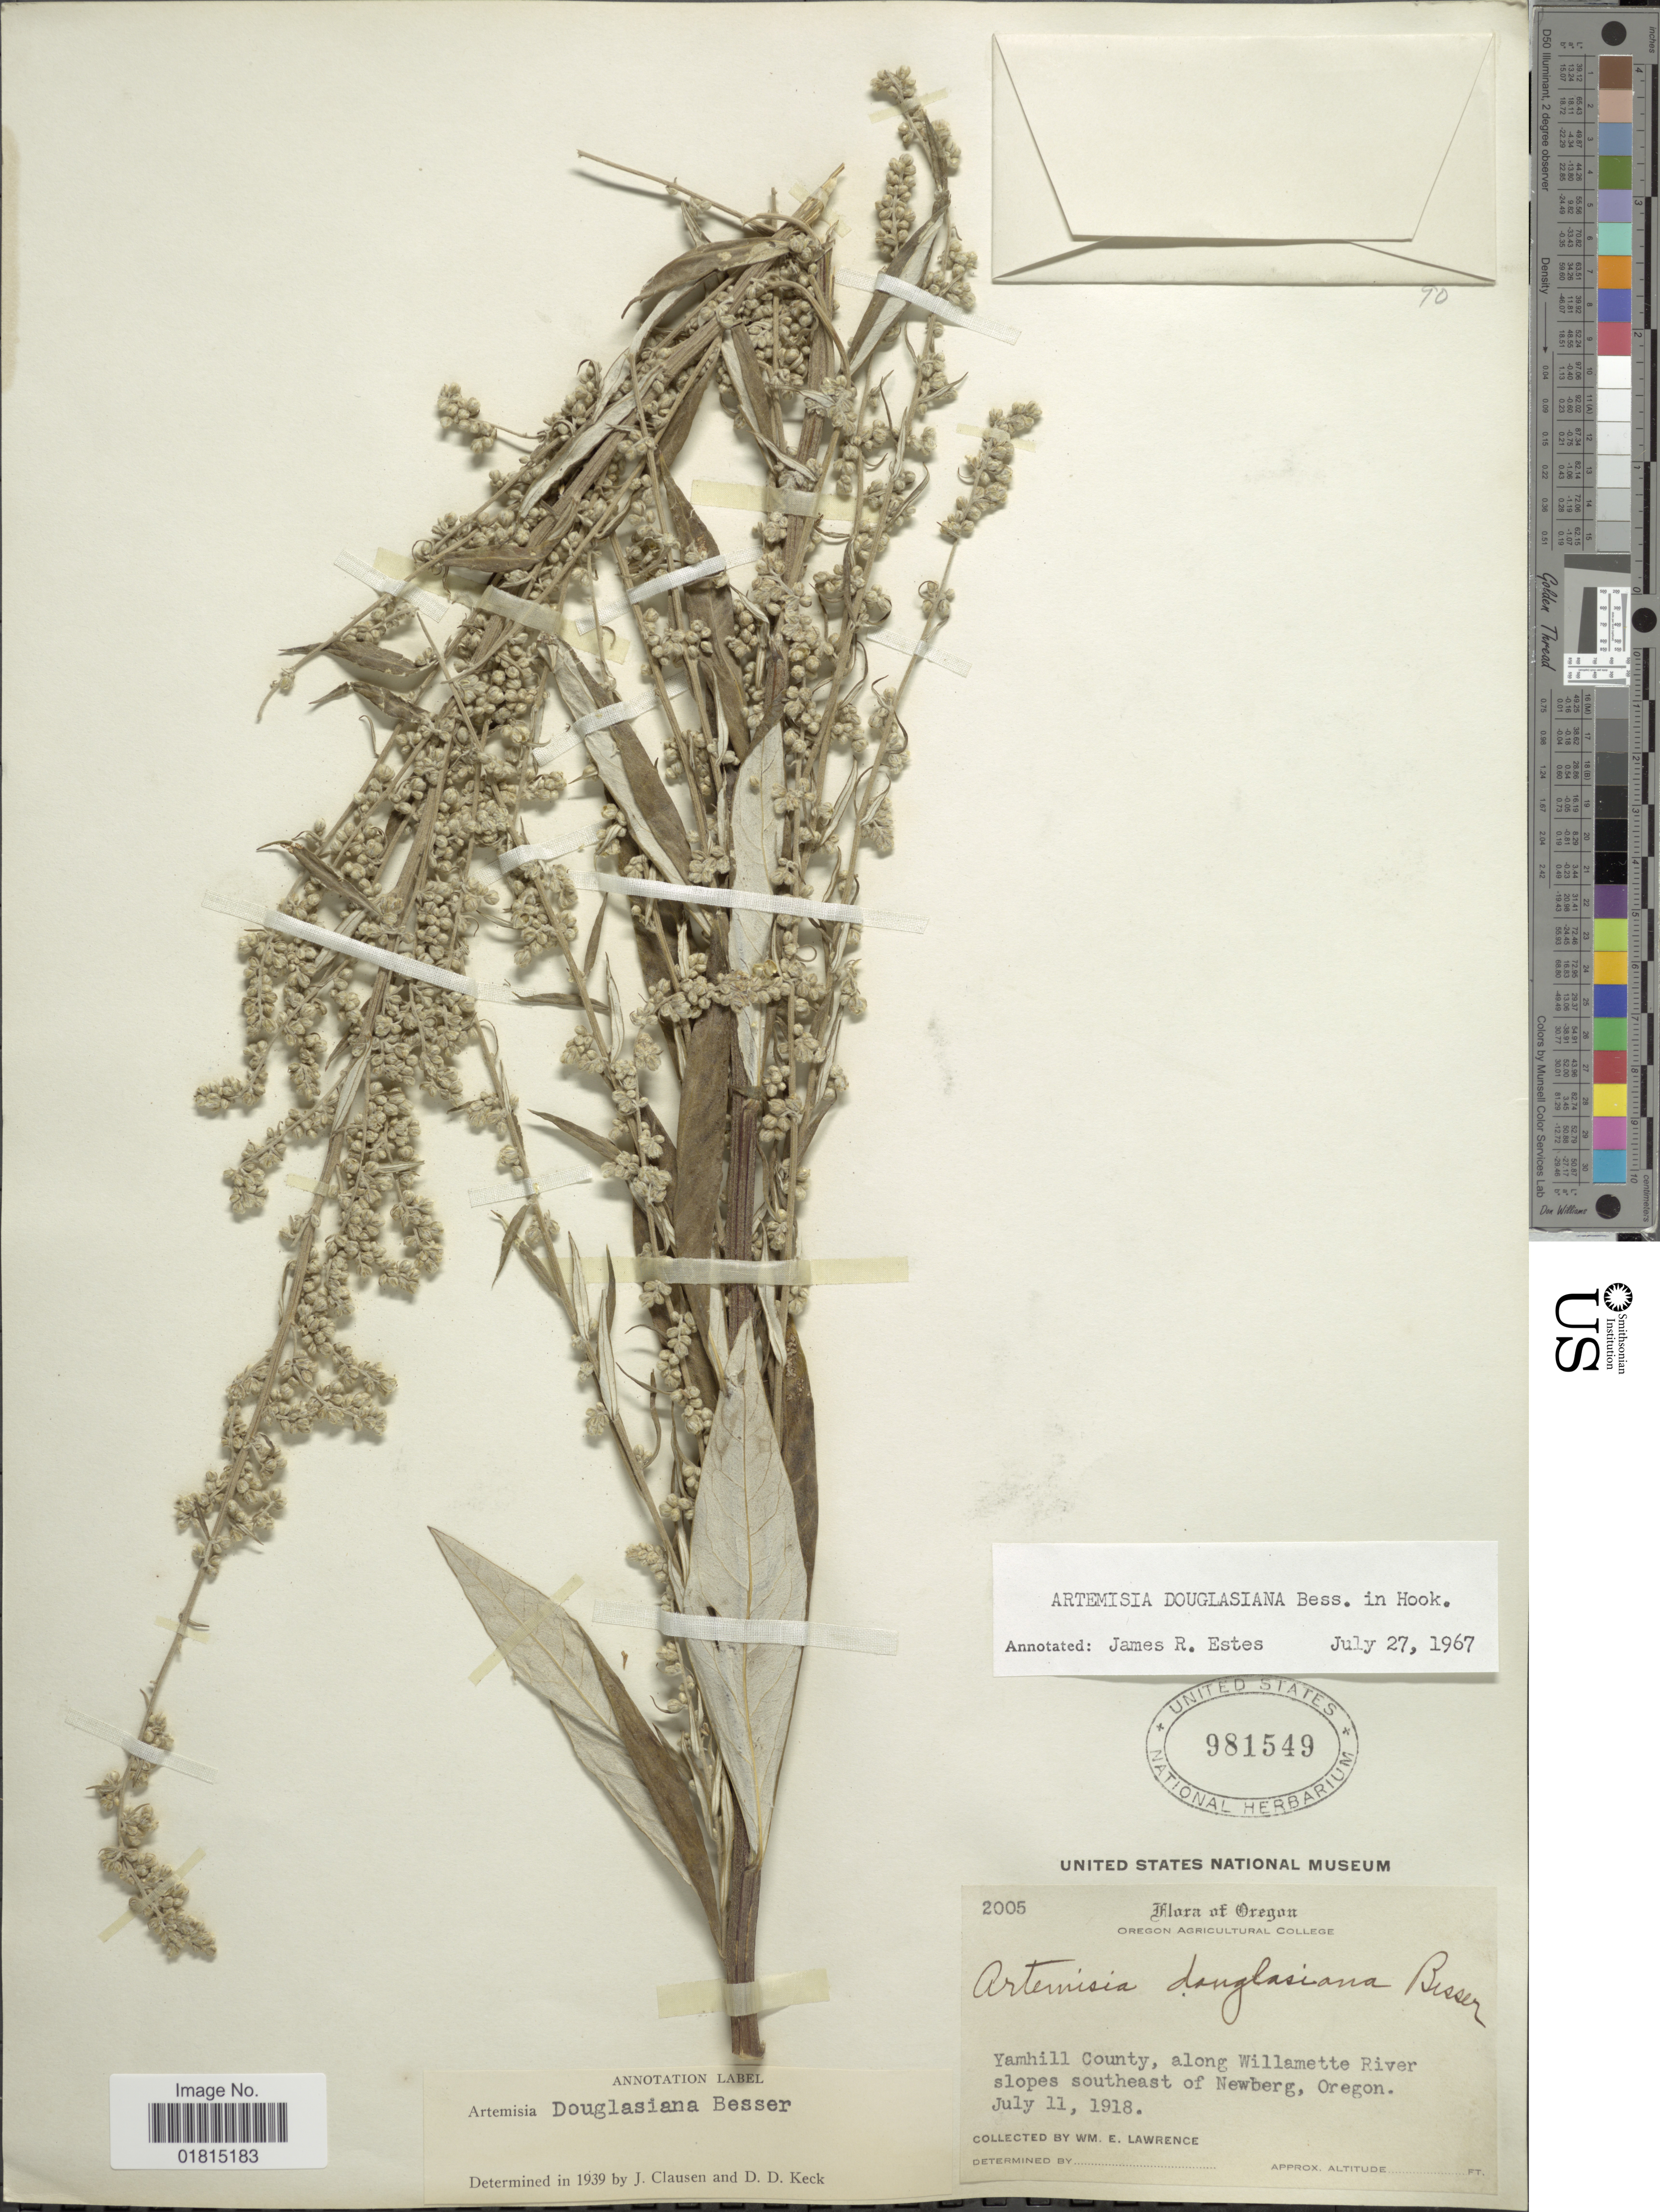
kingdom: Plantae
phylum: Tracheophyta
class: Magnoliopsida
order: Asterales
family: Asteraceae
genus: Artemisia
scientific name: Artemisia douglasiana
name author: Besser ex Hook.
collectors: W. Lawrence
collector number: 2005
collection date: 1918-07-11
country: United States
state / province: Oregon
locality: Yamhill County, along Willamette River slopes southeast of Newberg, Oregon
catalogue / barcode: US 981549